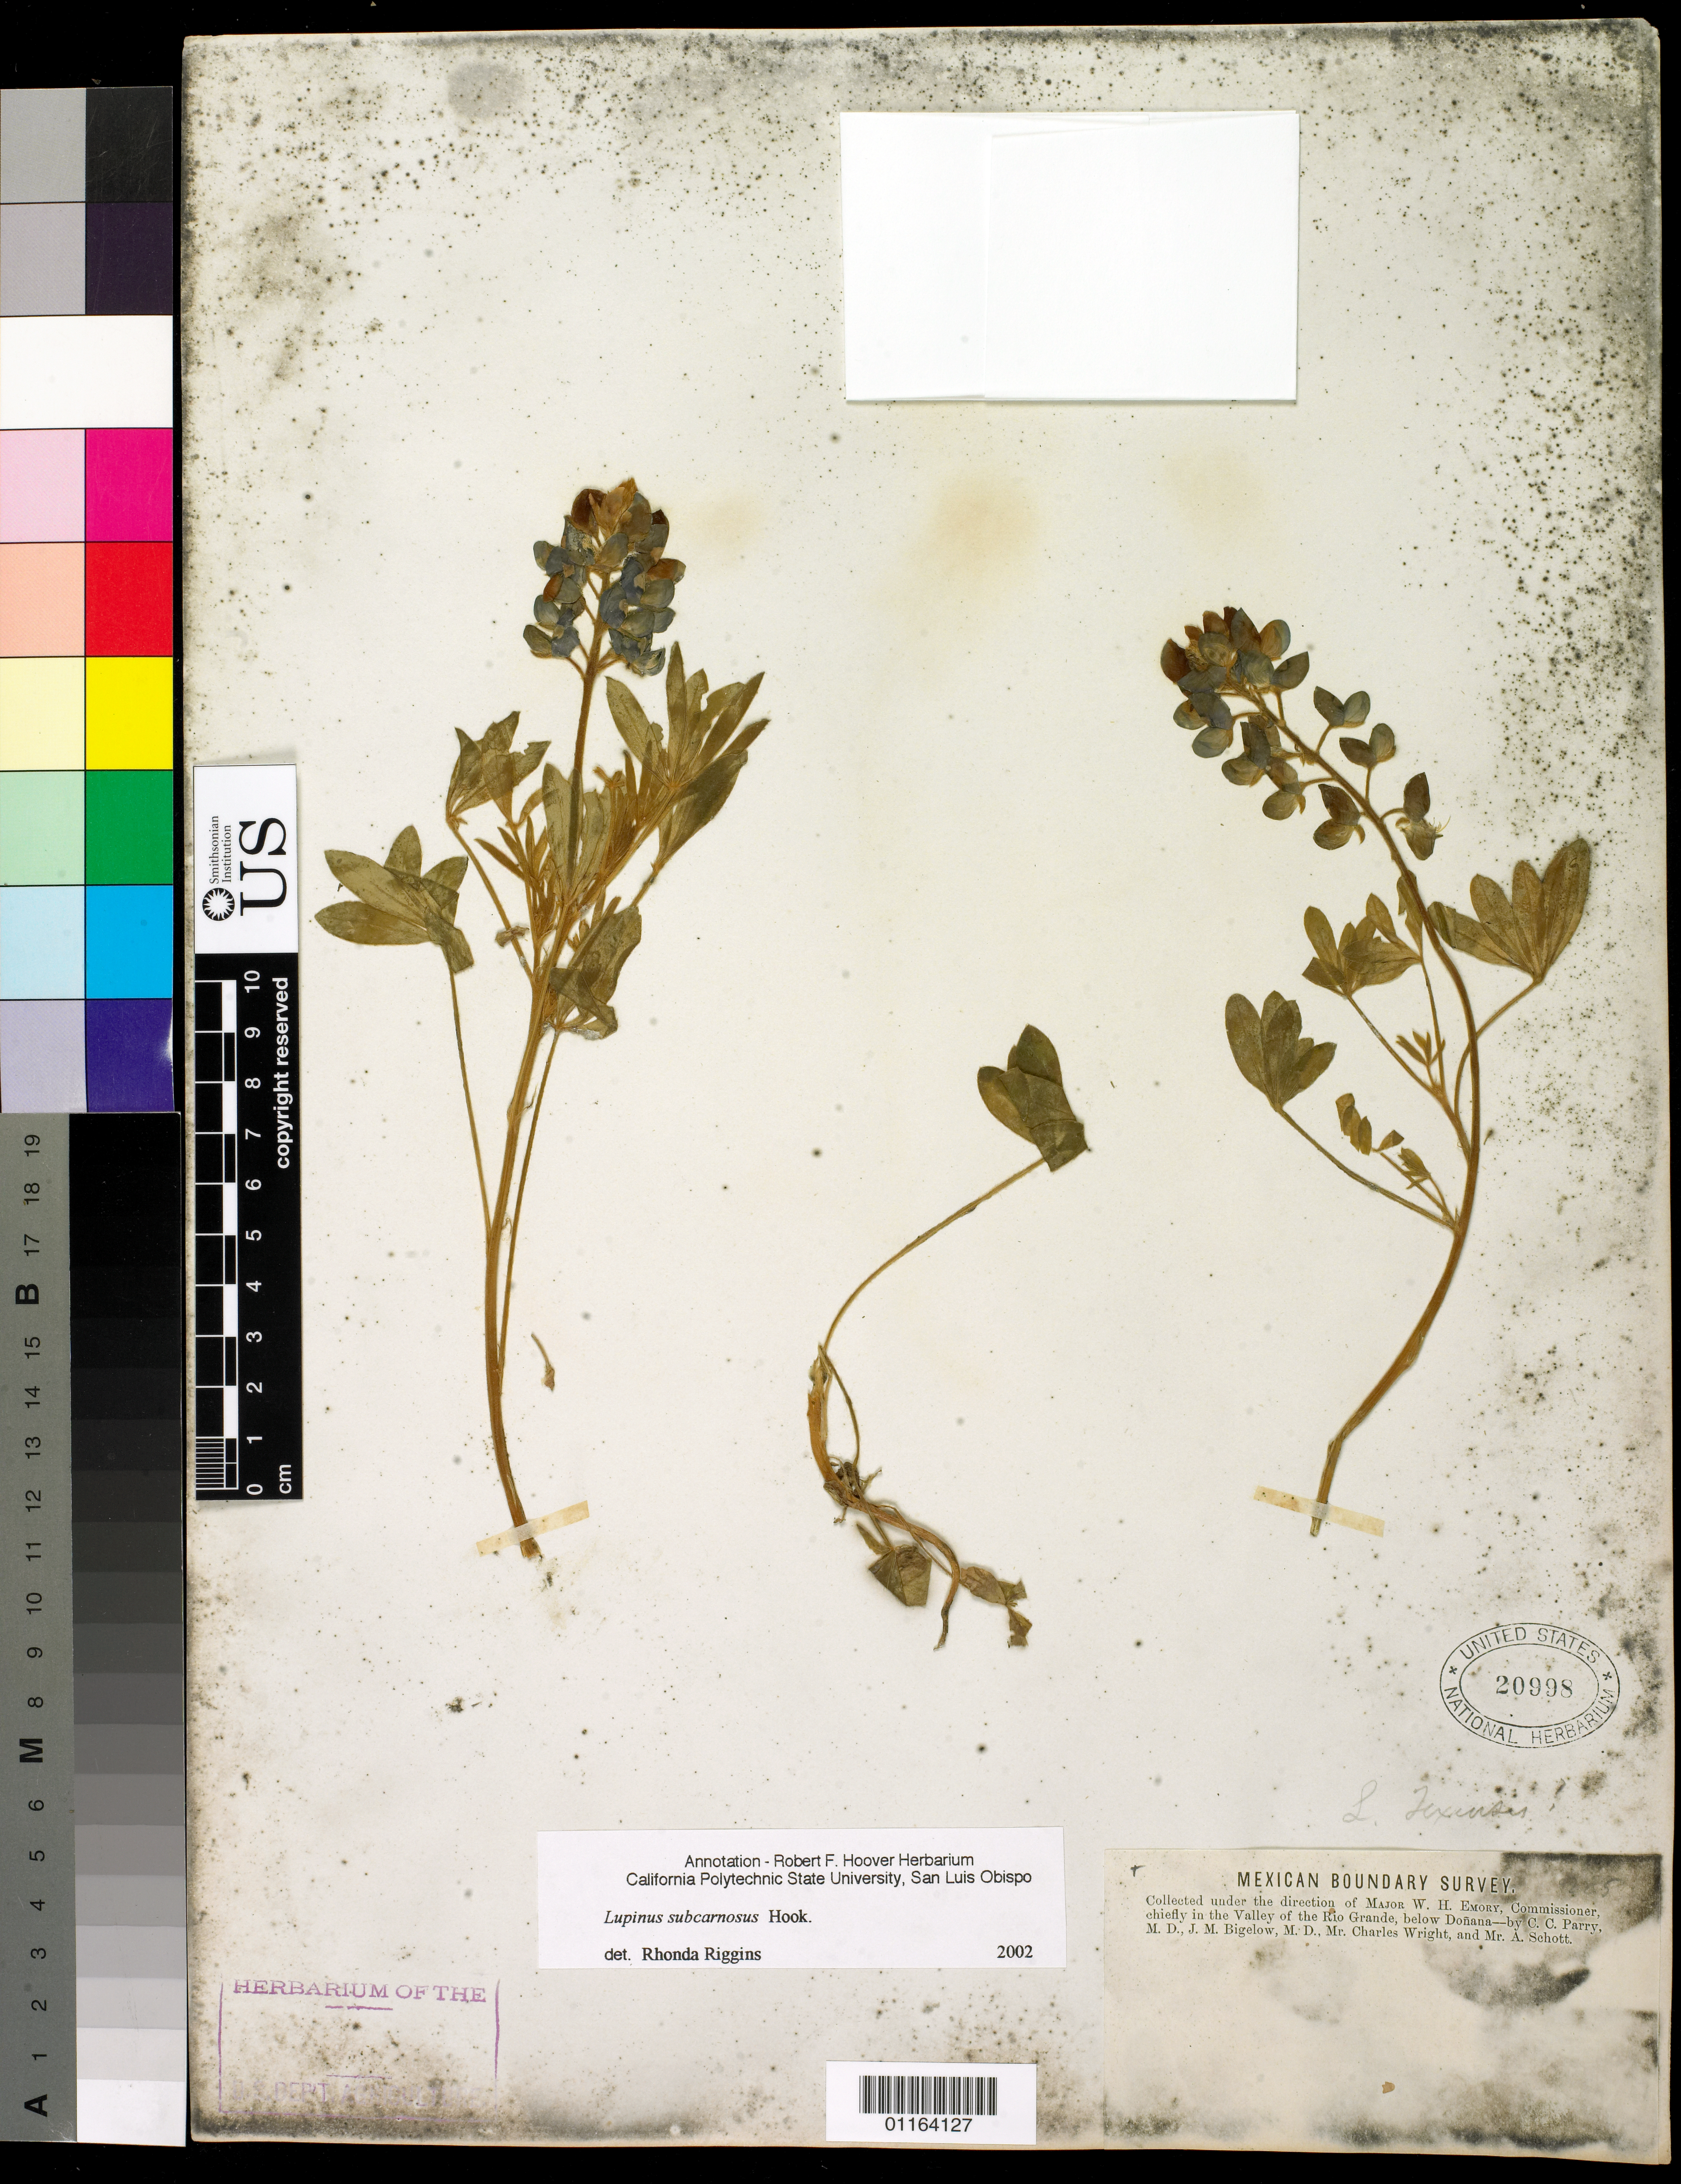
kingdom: Plantae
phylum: Tracheophyta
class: Magnoliopsida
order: Fabales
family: Fabaceae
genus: Lupinus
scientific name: Lupinus subcarnosus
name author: Hook.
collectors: C. C. Parry, J. M. Bigelow, C. Wright & A. C. V. Schott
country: Mexico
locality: Valley of the Rio Grande, below Doñana.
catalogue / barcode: US 20998